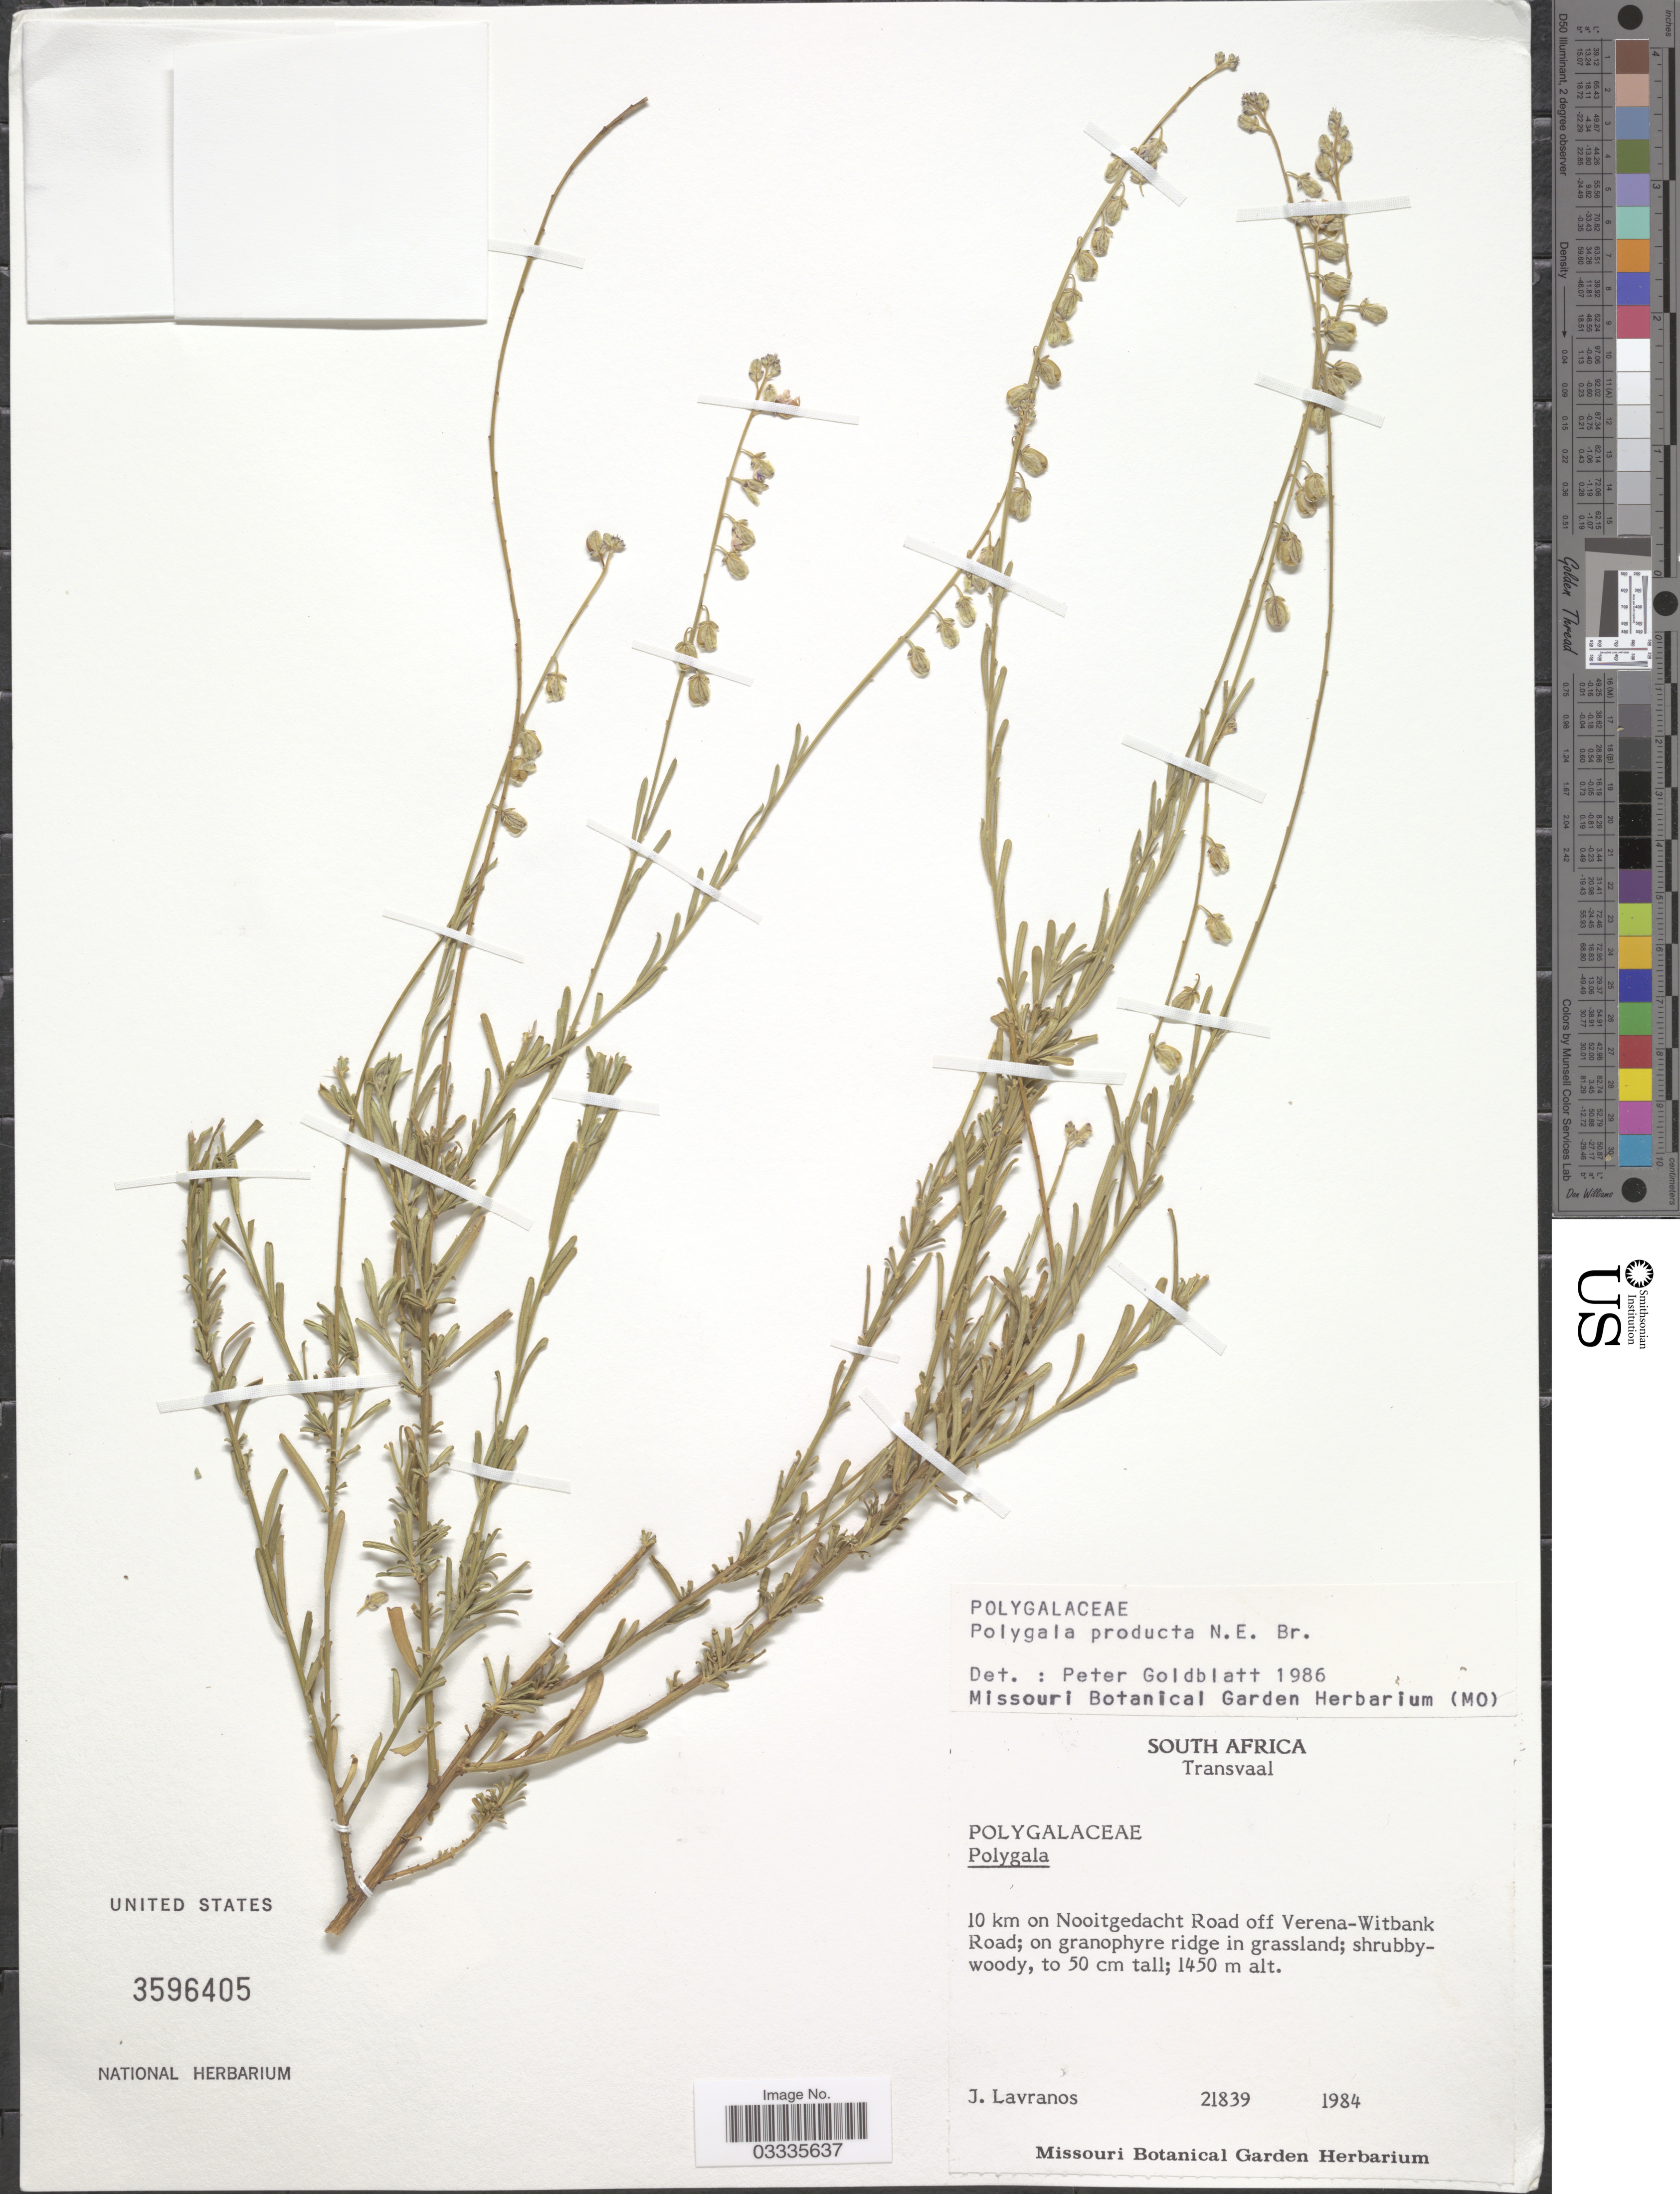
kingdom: Plantae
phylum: Tracheophyta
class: Magnoliopsida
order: Fabales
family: Polygalaceae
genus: Polygala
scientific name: Polygala producta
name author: N.E. Br.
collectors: J. Lavranos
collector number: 21839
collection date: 1984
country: South Africa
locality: Transvaal. 10 km on Nooitgedacht Road off Verena-Witbank Road.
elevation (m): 1450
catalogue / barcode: US 3596405